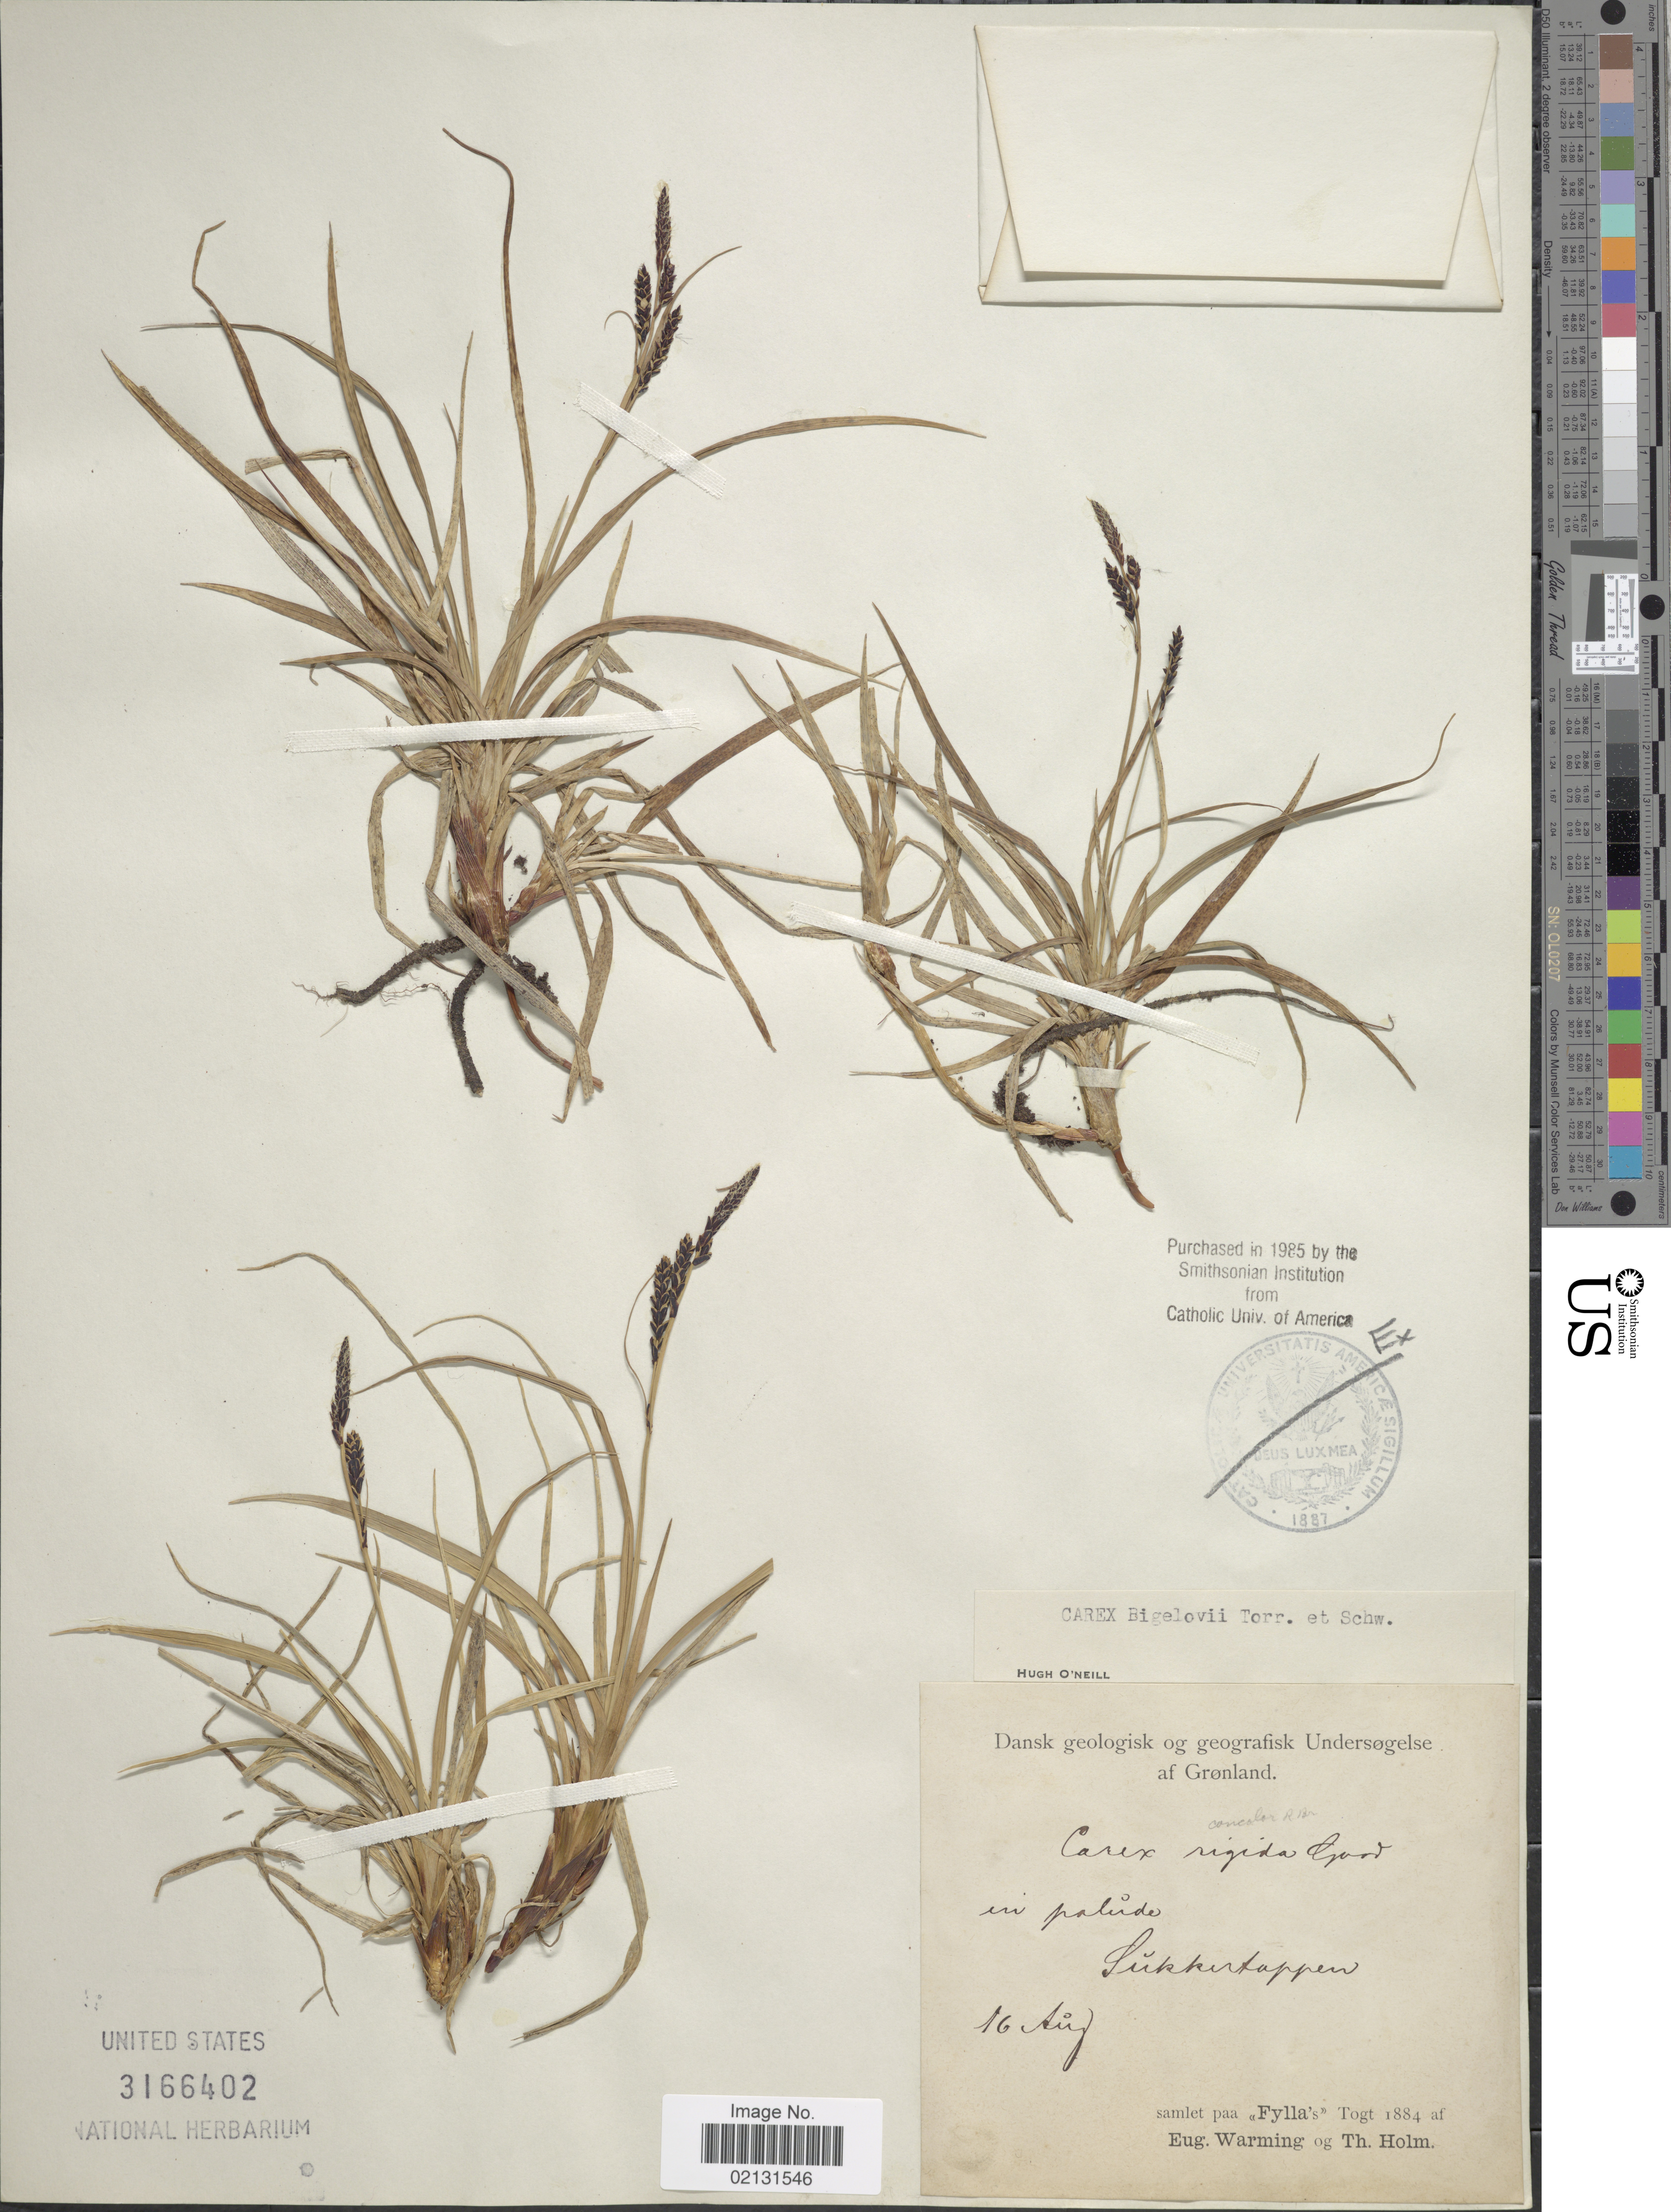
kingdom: Plantae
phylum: Tracheophyta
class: Liliopsida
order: Poales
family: Cyperaceae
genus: Carex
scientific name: Carex bigelowii subsp. bigelowii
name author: Torr. ex Schwein.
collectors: E. Warming & T. Holm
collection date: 1884-08-16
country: Greenland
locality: Dansk geologisk og geografisk Underøgelse af Grønland, samlet paa Fylla's Togt. In paludo, Sukkertoppen.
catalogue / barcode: US 3166402